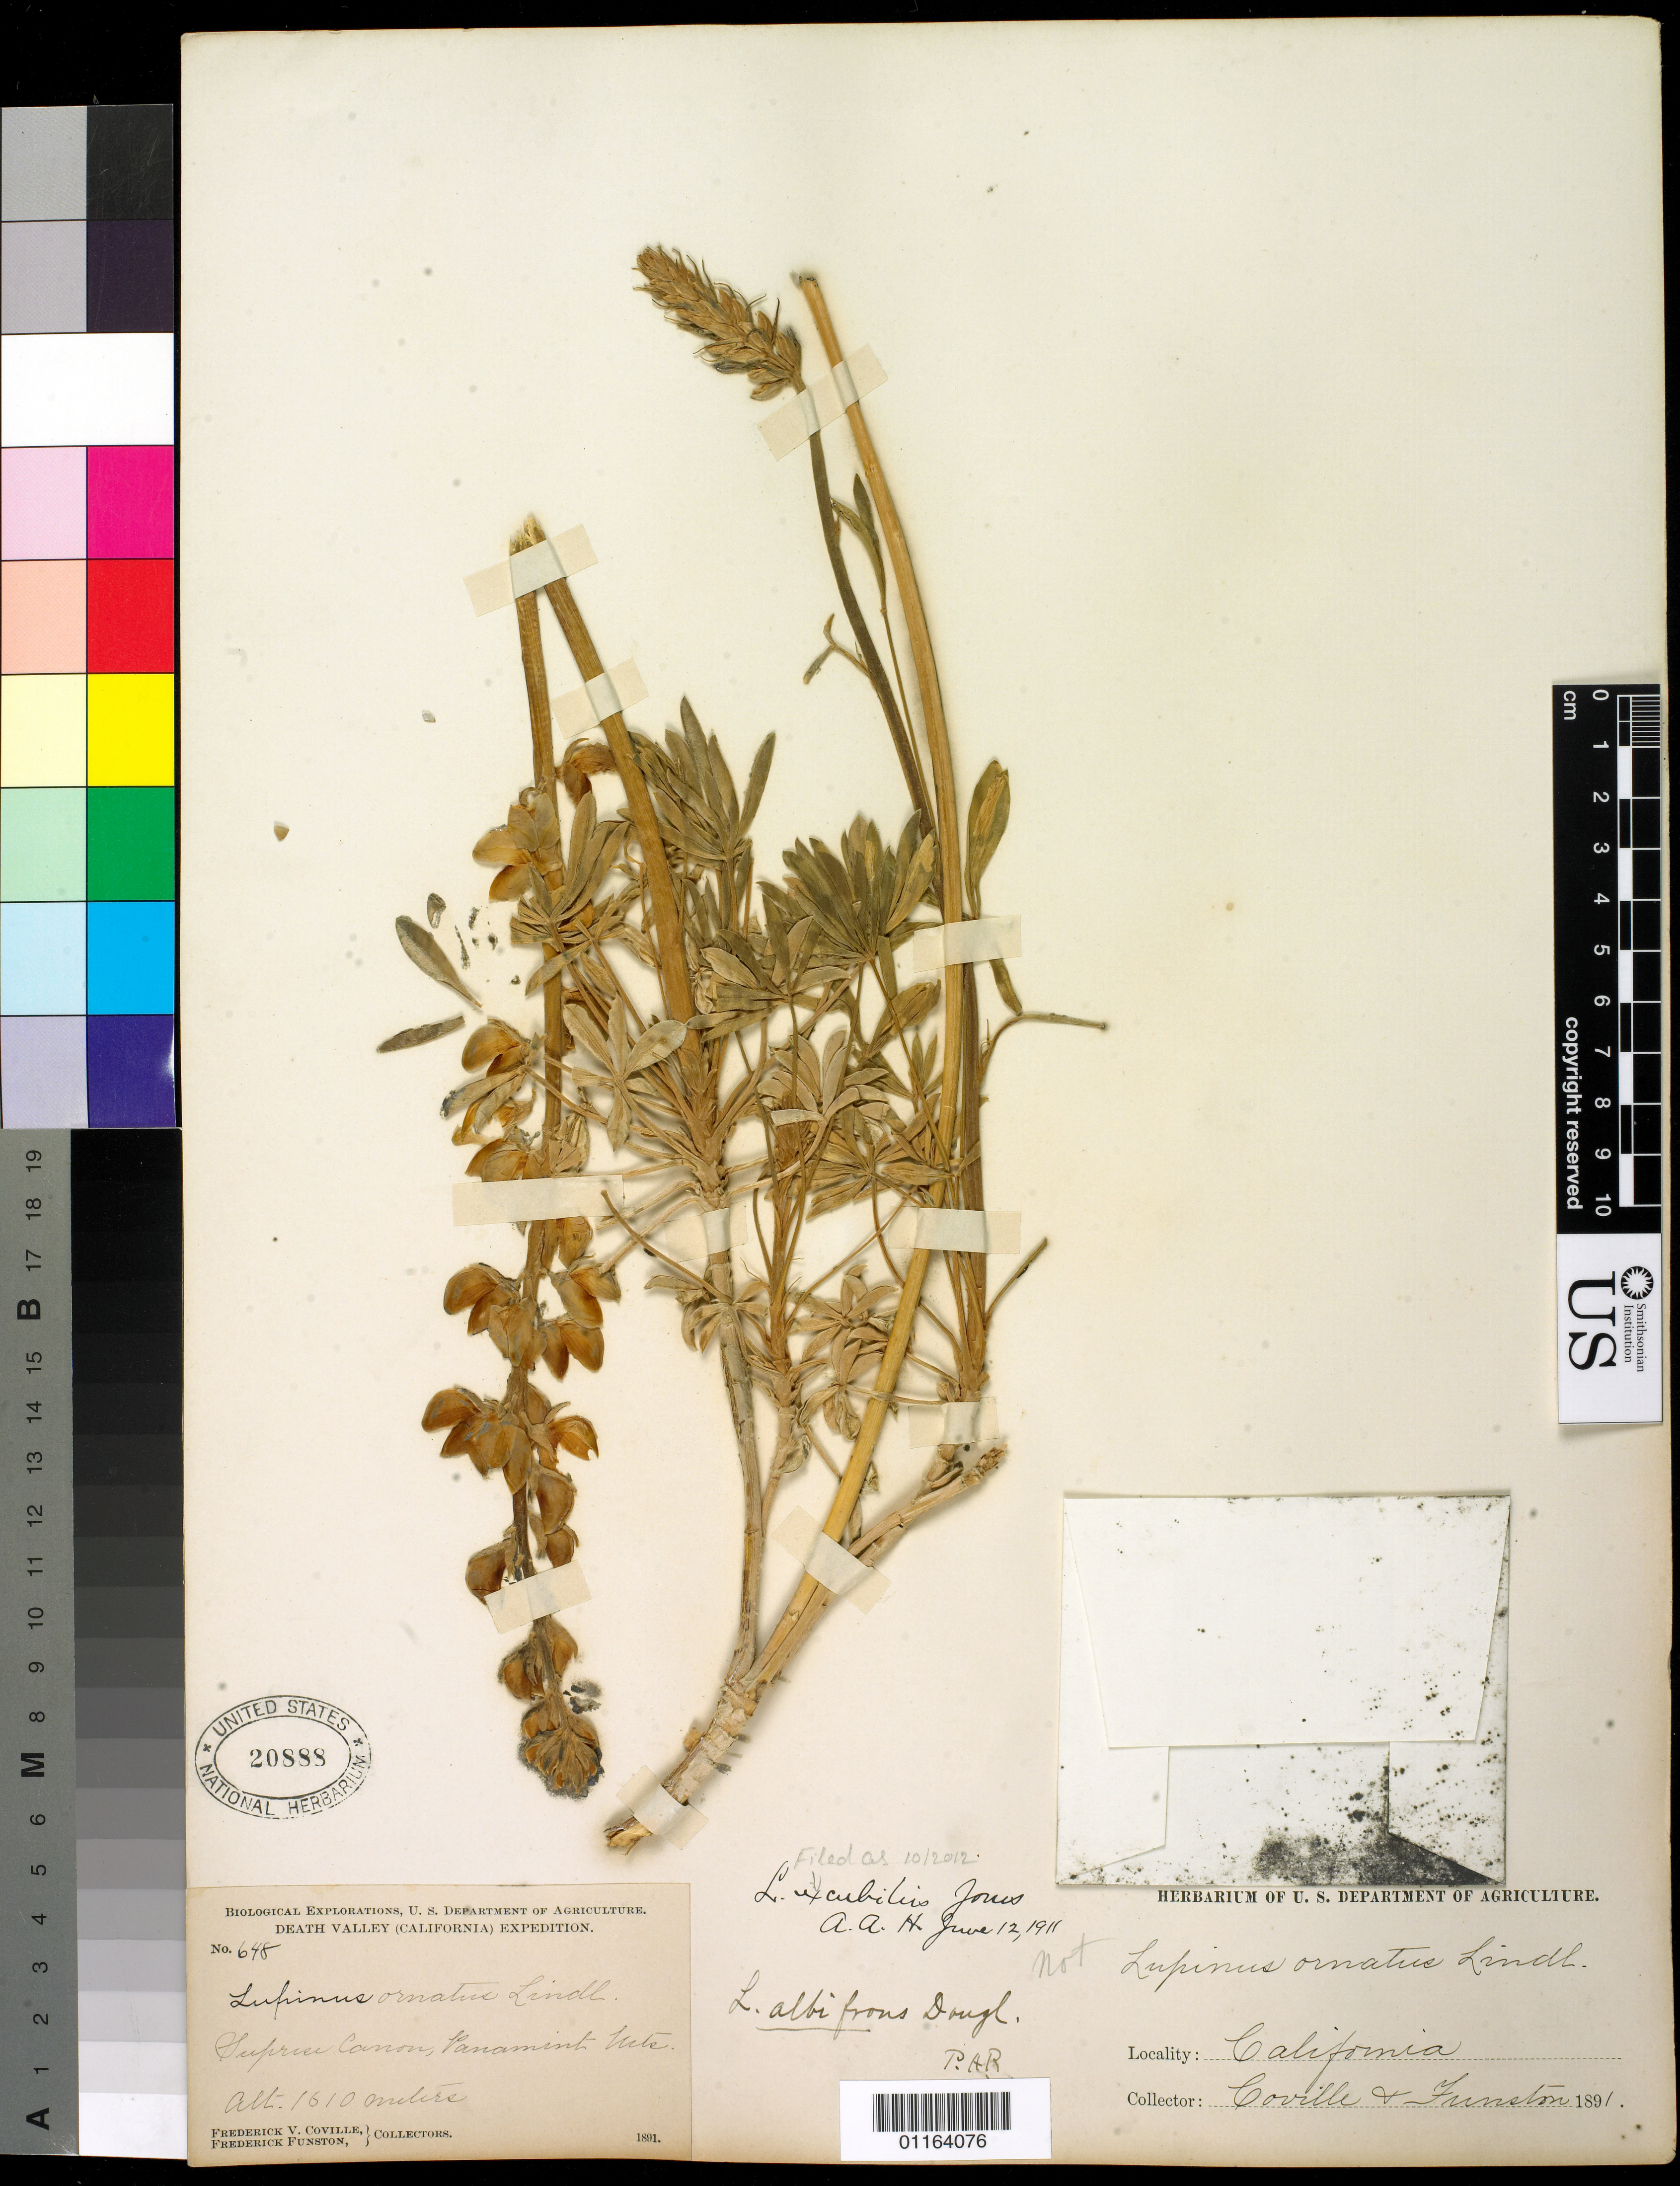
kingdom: Plantae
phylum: Tracheophyta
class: Magnoliopsida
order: Fabales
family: Fabaceae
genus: Lupinus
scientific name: Lupinus excubitus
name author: M.E. Jones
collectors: F. V. Coville & F. Funston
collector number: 648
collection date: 1891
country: United States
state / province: California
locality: Surprise canyon, Panamint Mts.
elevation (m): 1610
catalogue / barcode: US 20888